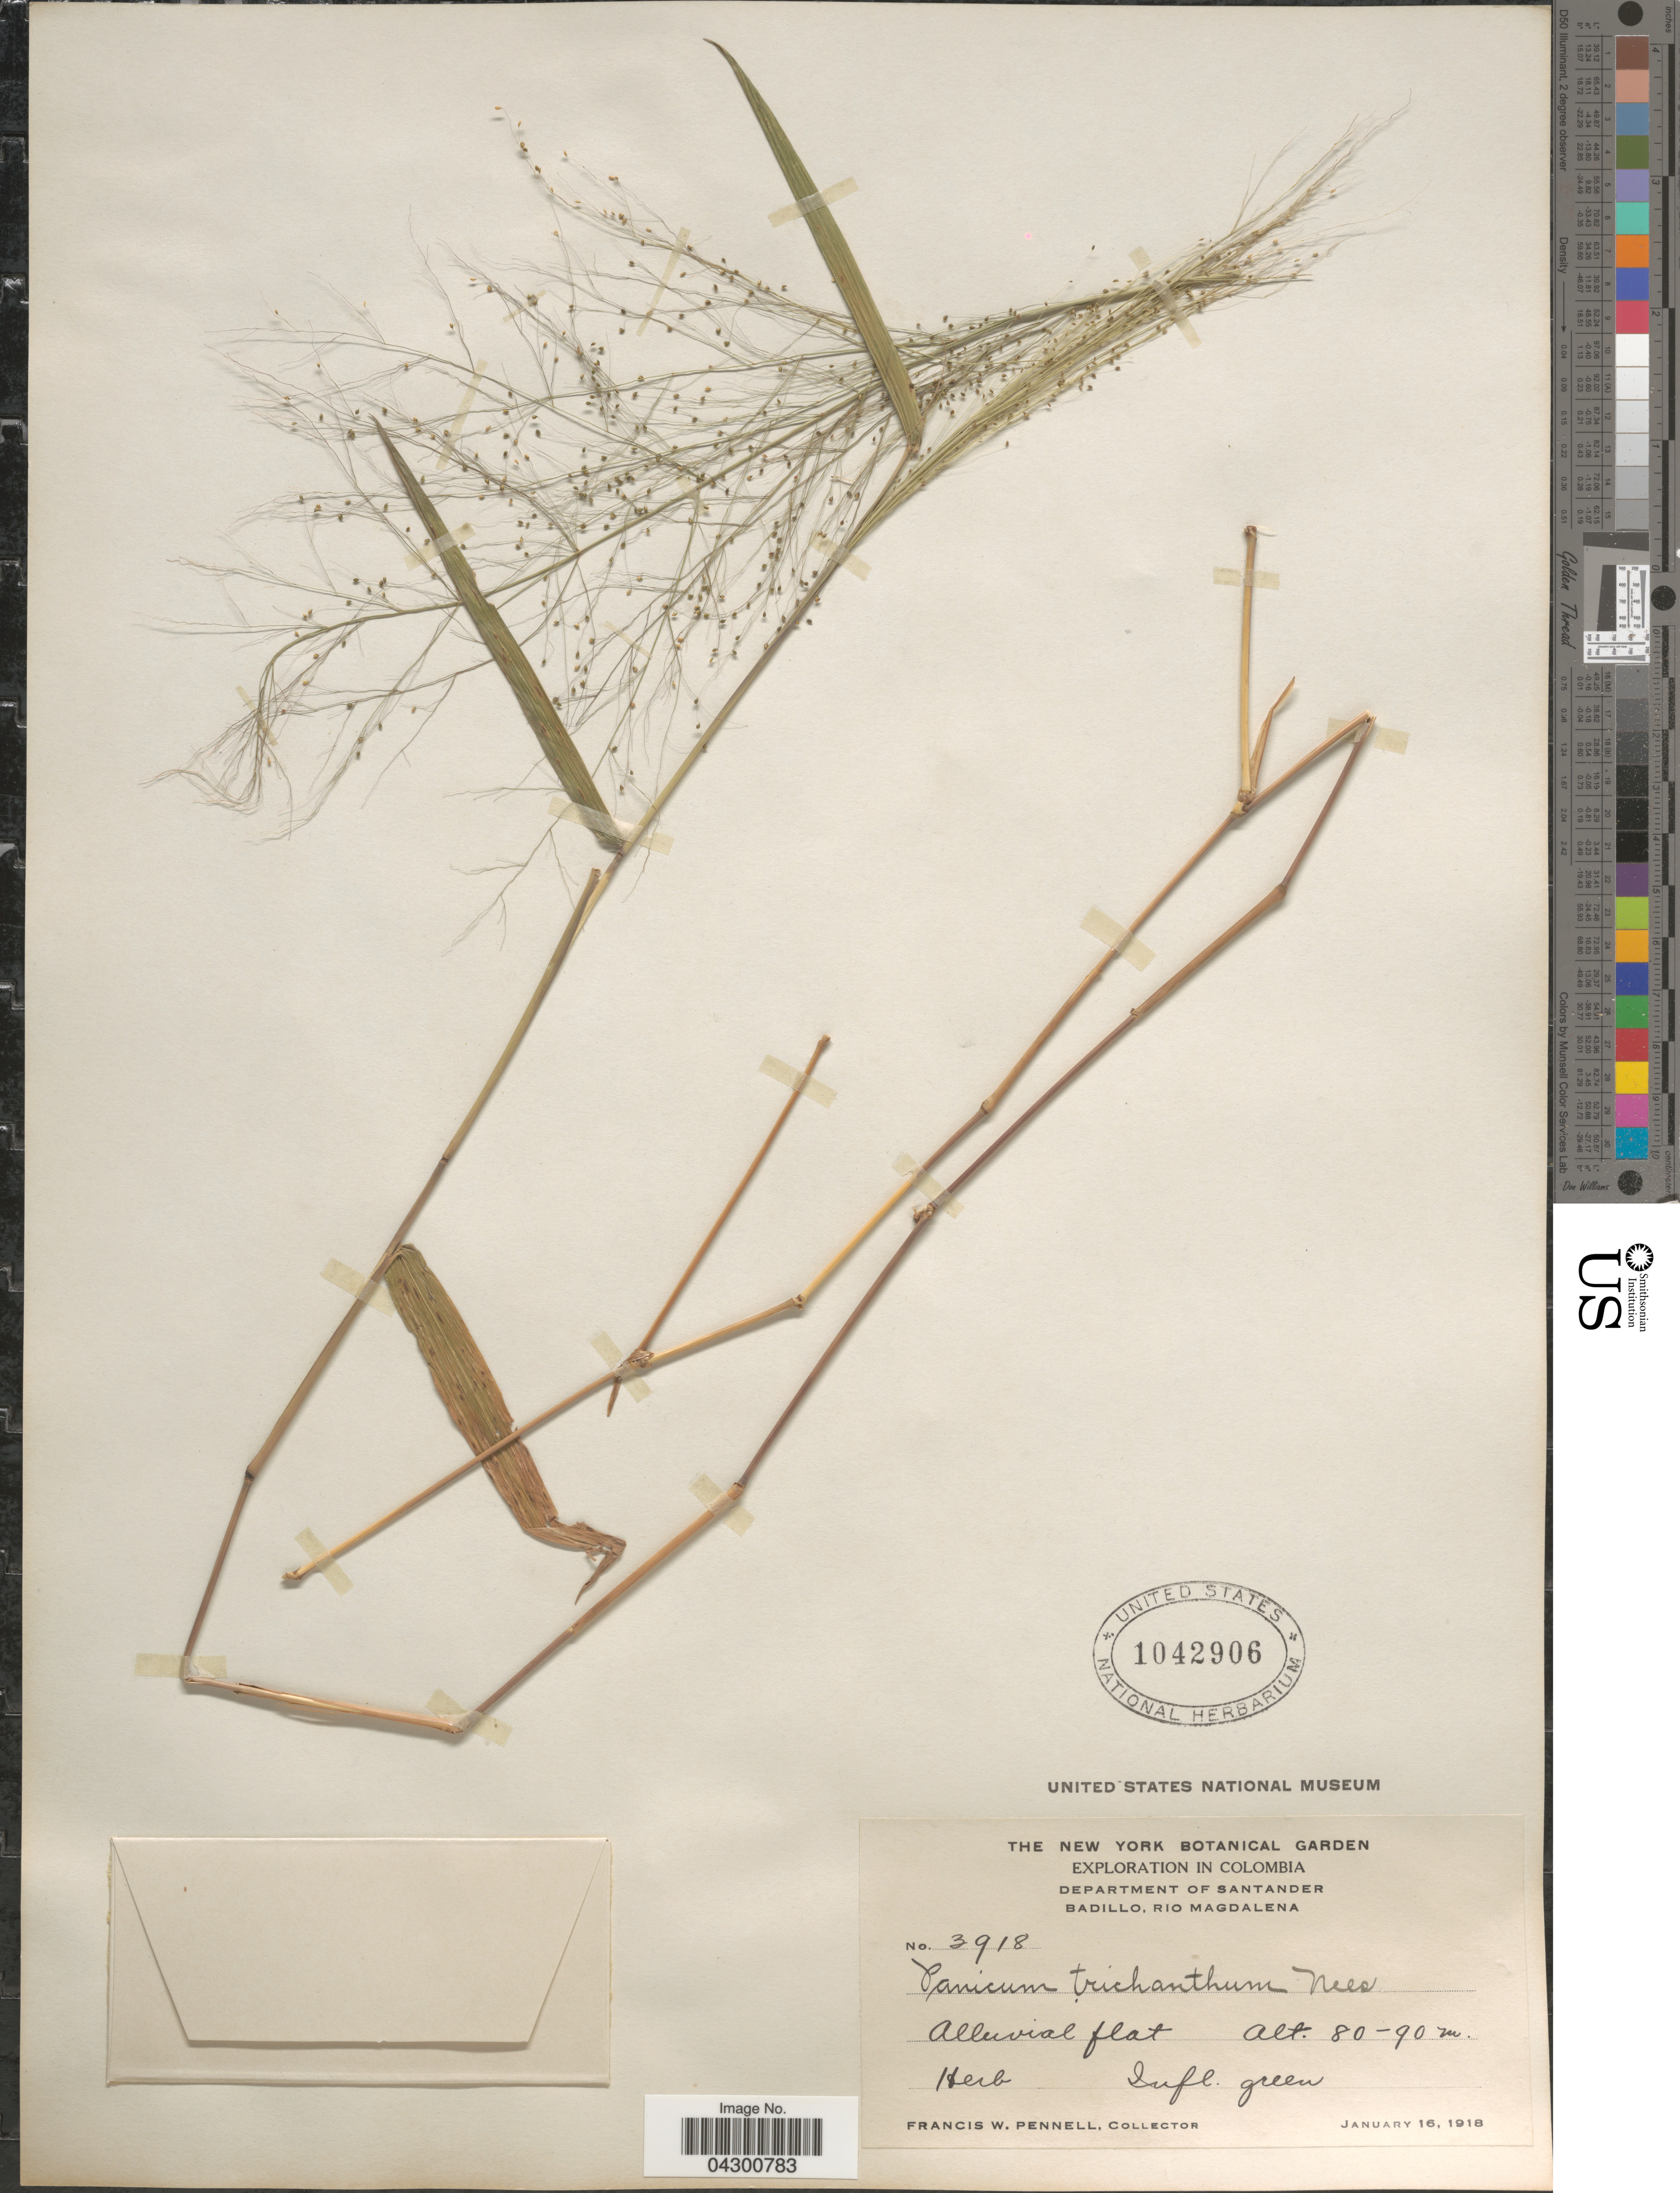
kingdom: Plantae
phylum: Tracheophyta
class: Liliopsida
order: Poales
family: Poaceae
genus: Panicum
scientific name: Panicum trichanthum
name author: Nees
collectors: F. W. Pennell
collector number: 3918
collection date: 1918-01-16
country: Colombia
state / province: Santander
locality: Exploration in Colombia. Department of Santander. Badillo, Rio Magdalena.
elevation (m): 80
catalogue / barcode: US 1042906